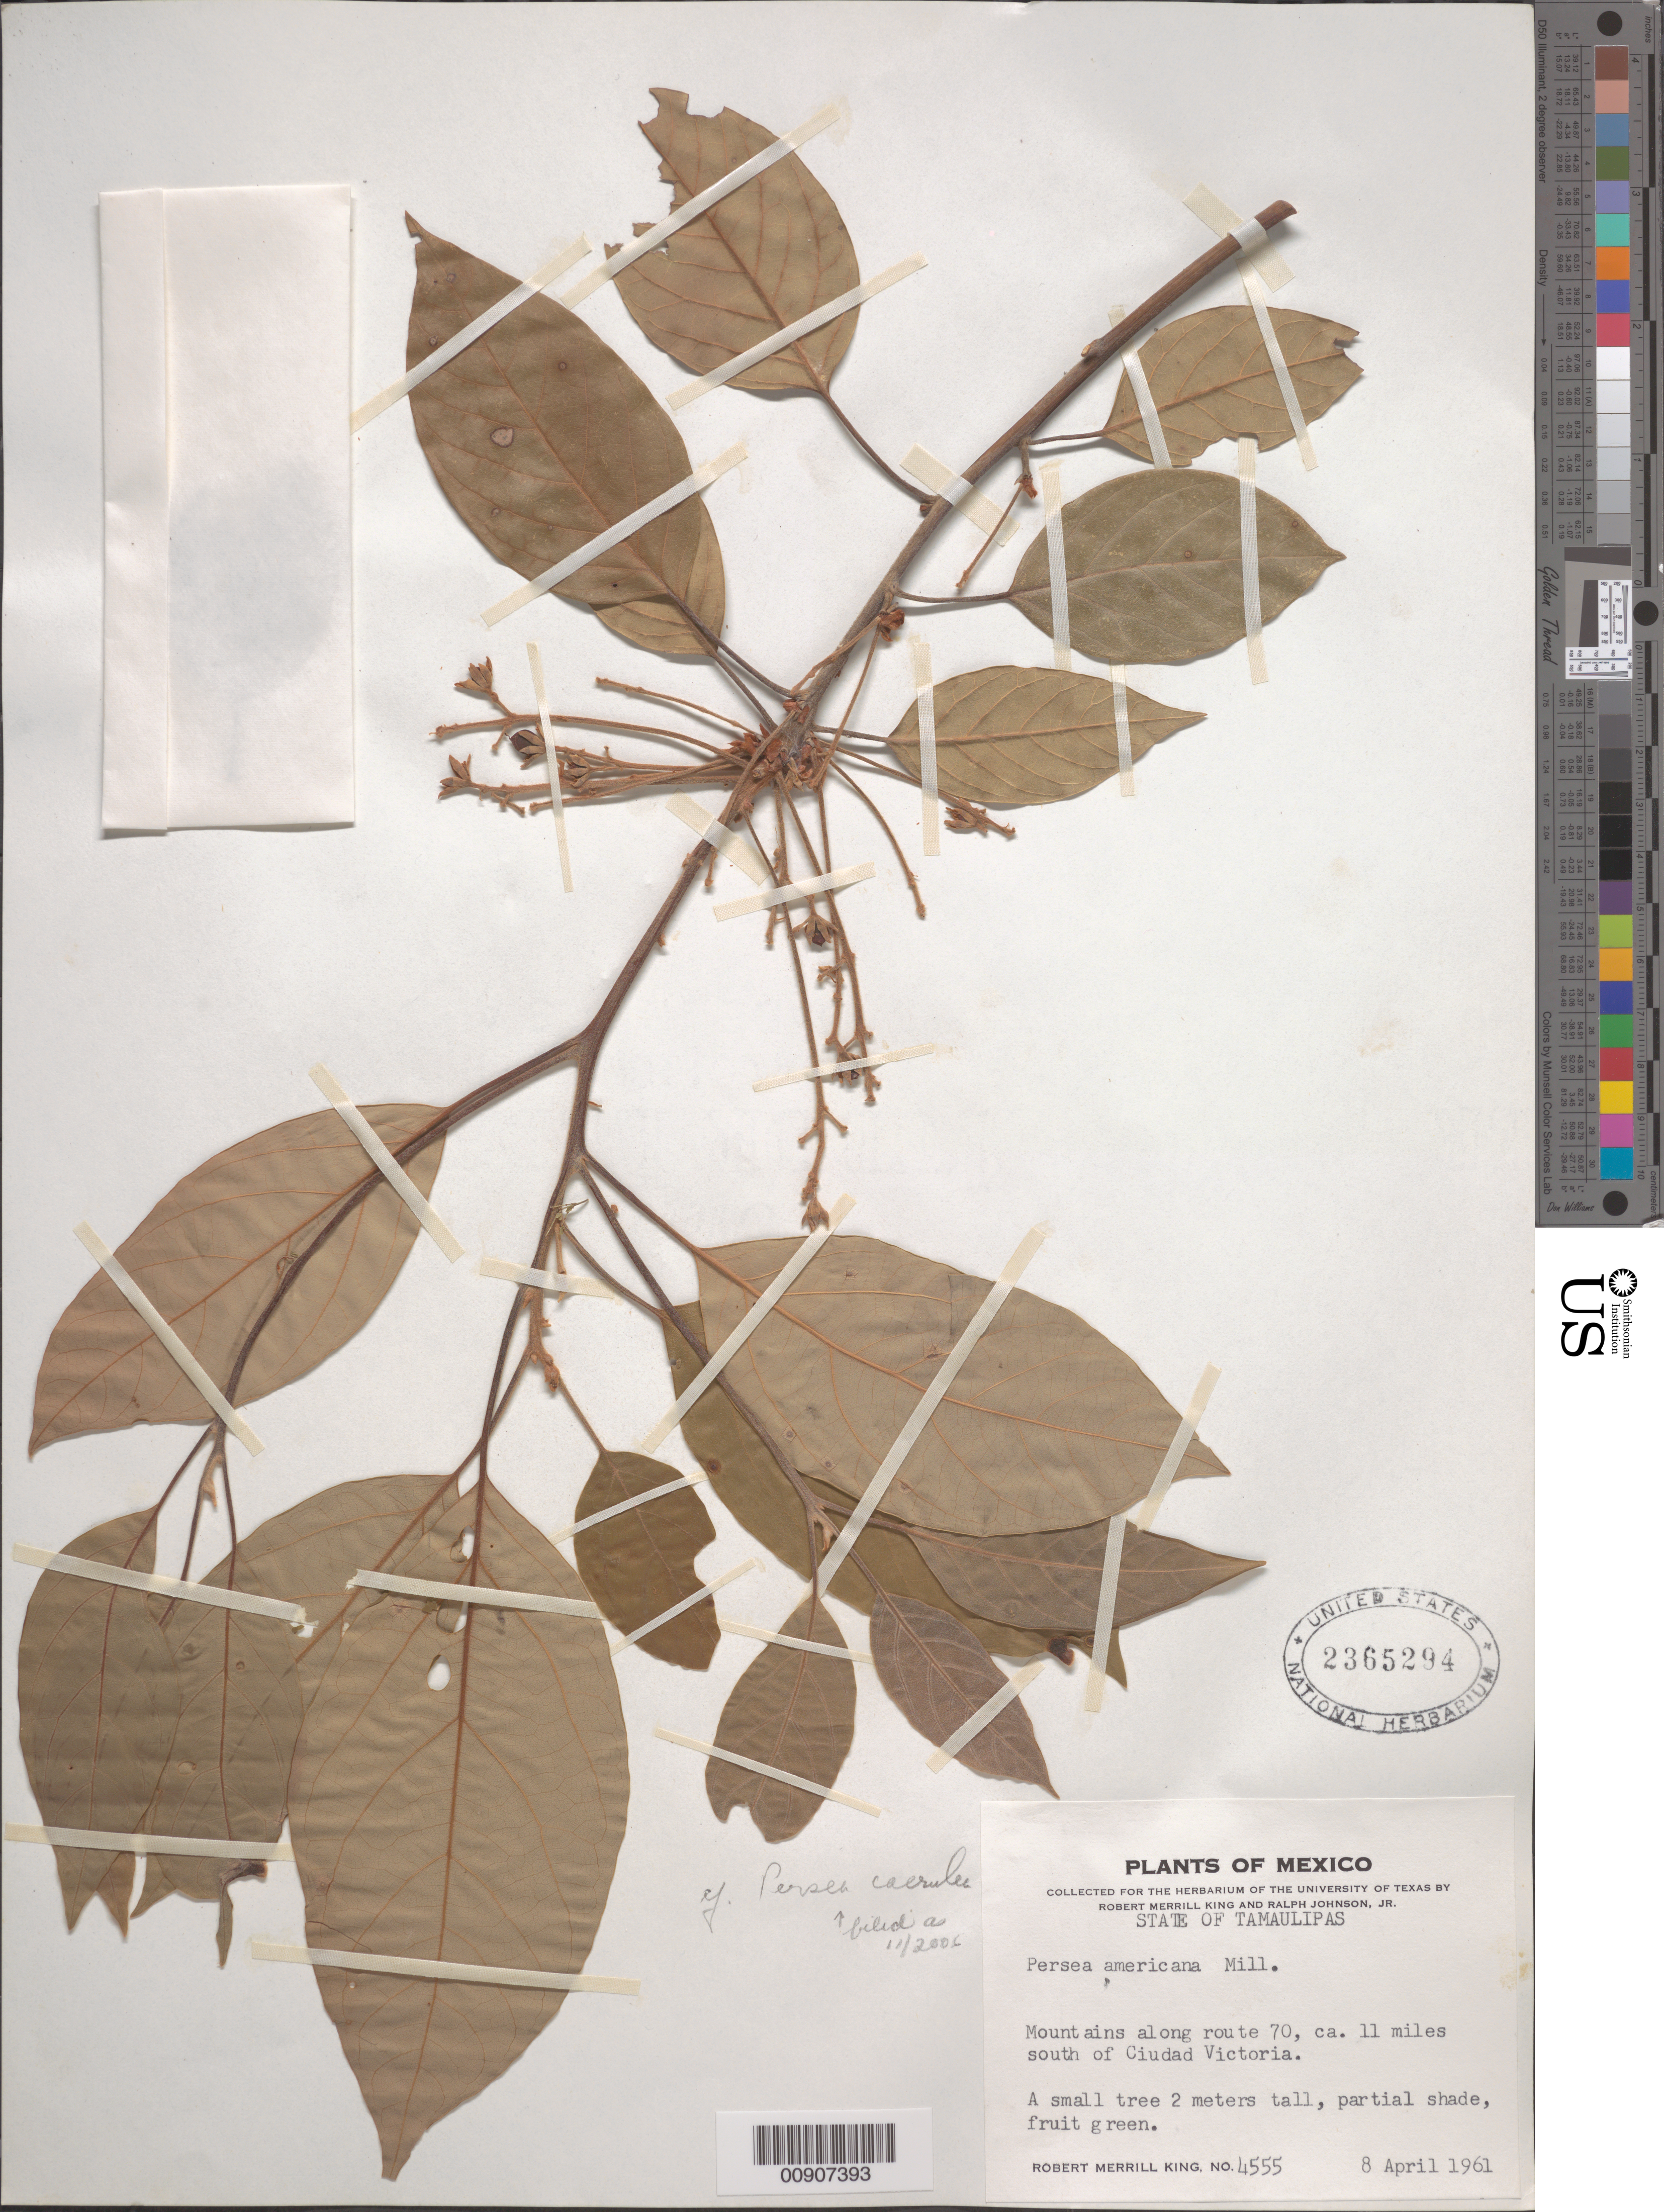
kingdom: Plantae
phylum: Tracheophyta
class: Magnoliopsida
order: Laurales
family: Lauraceae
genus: Persea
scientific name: Persea caerulea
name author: (Ruiz & Pav.) Mez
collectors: R. M. King & R. Johnson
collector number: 4555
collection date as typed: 08 Apr 1961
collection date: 1961-04-08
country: Mexico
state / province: Tamaulipas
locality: State of Tamaulipas: Mountains along route 70, ca. 11 miles south of Ciudad Victoria.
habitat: Partial shade.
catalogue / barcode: US 2365294